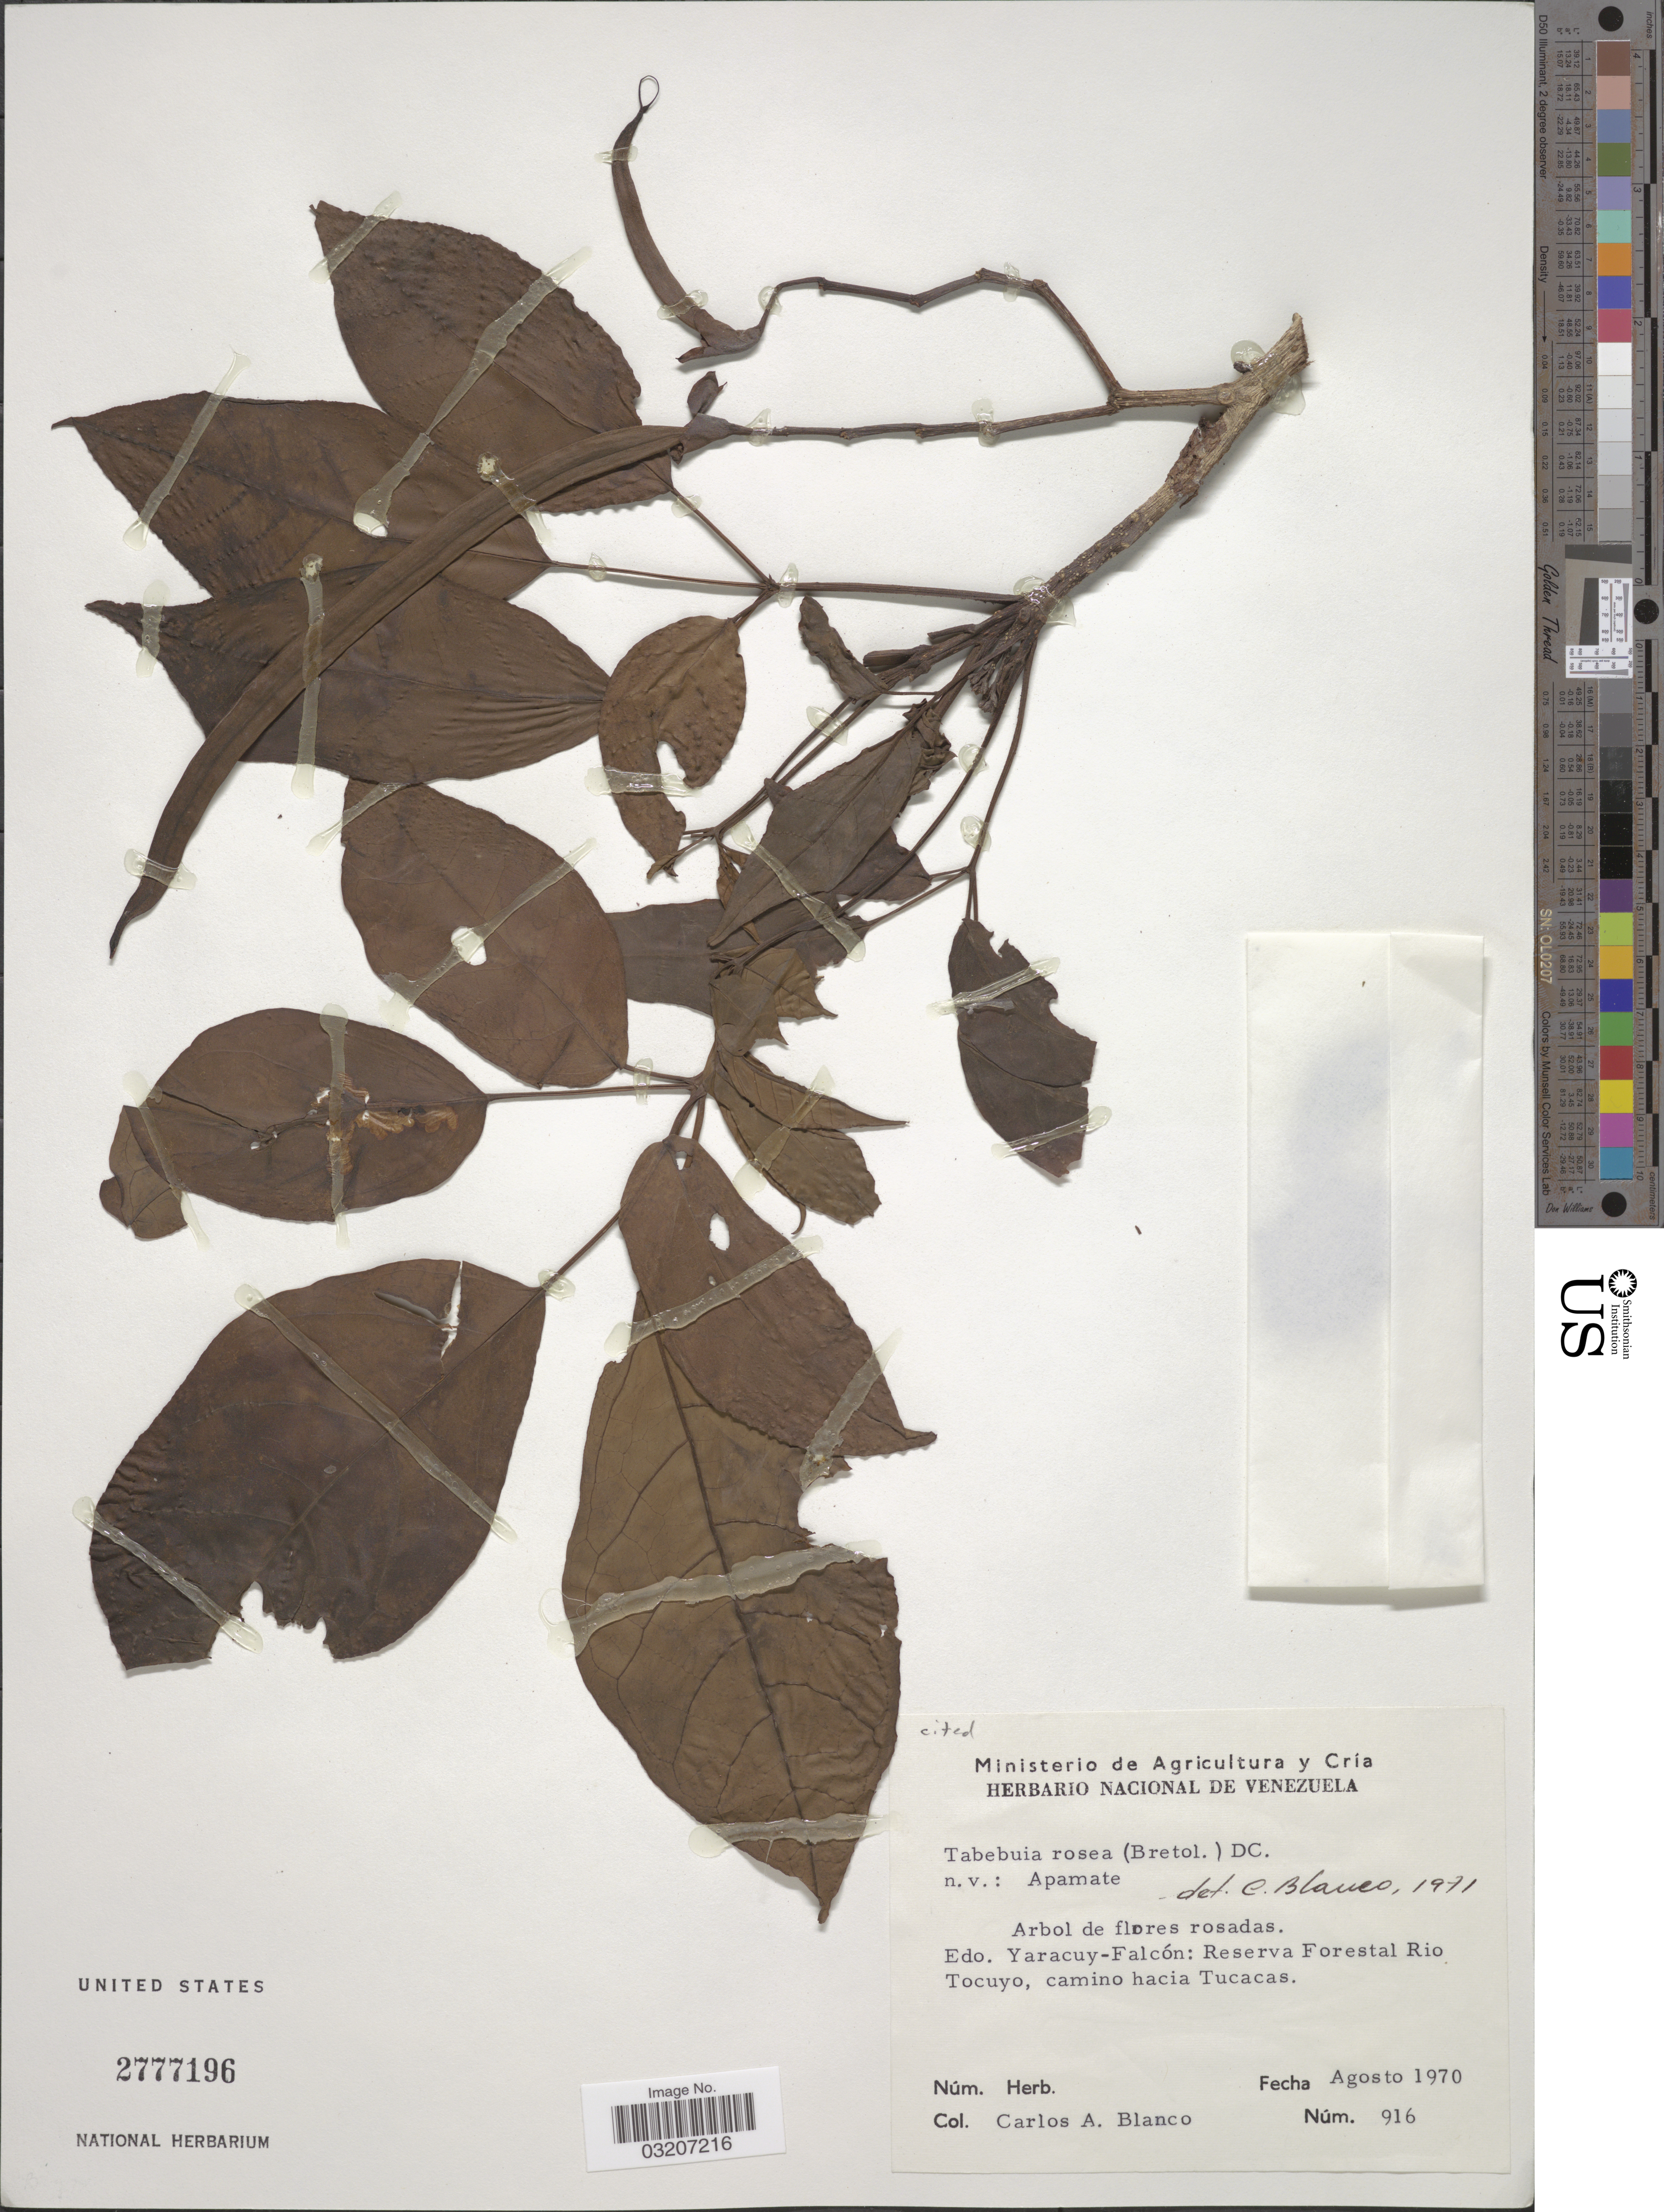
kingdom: Plantae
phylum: Tracheophyta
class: Magnoliopsida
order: Lamiales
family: Bignoniaceae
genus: Tabebuia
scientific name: Tabebuia rosea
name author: (Bertol.) DC.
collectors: C. A. Blanco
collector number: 916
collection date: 1970-08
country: Venezuela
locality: Edo. Yaracuy-Falcón: Reserva Forestal Rio Tocuyo, camino hacia Tucacas.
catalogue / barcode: US 2777196